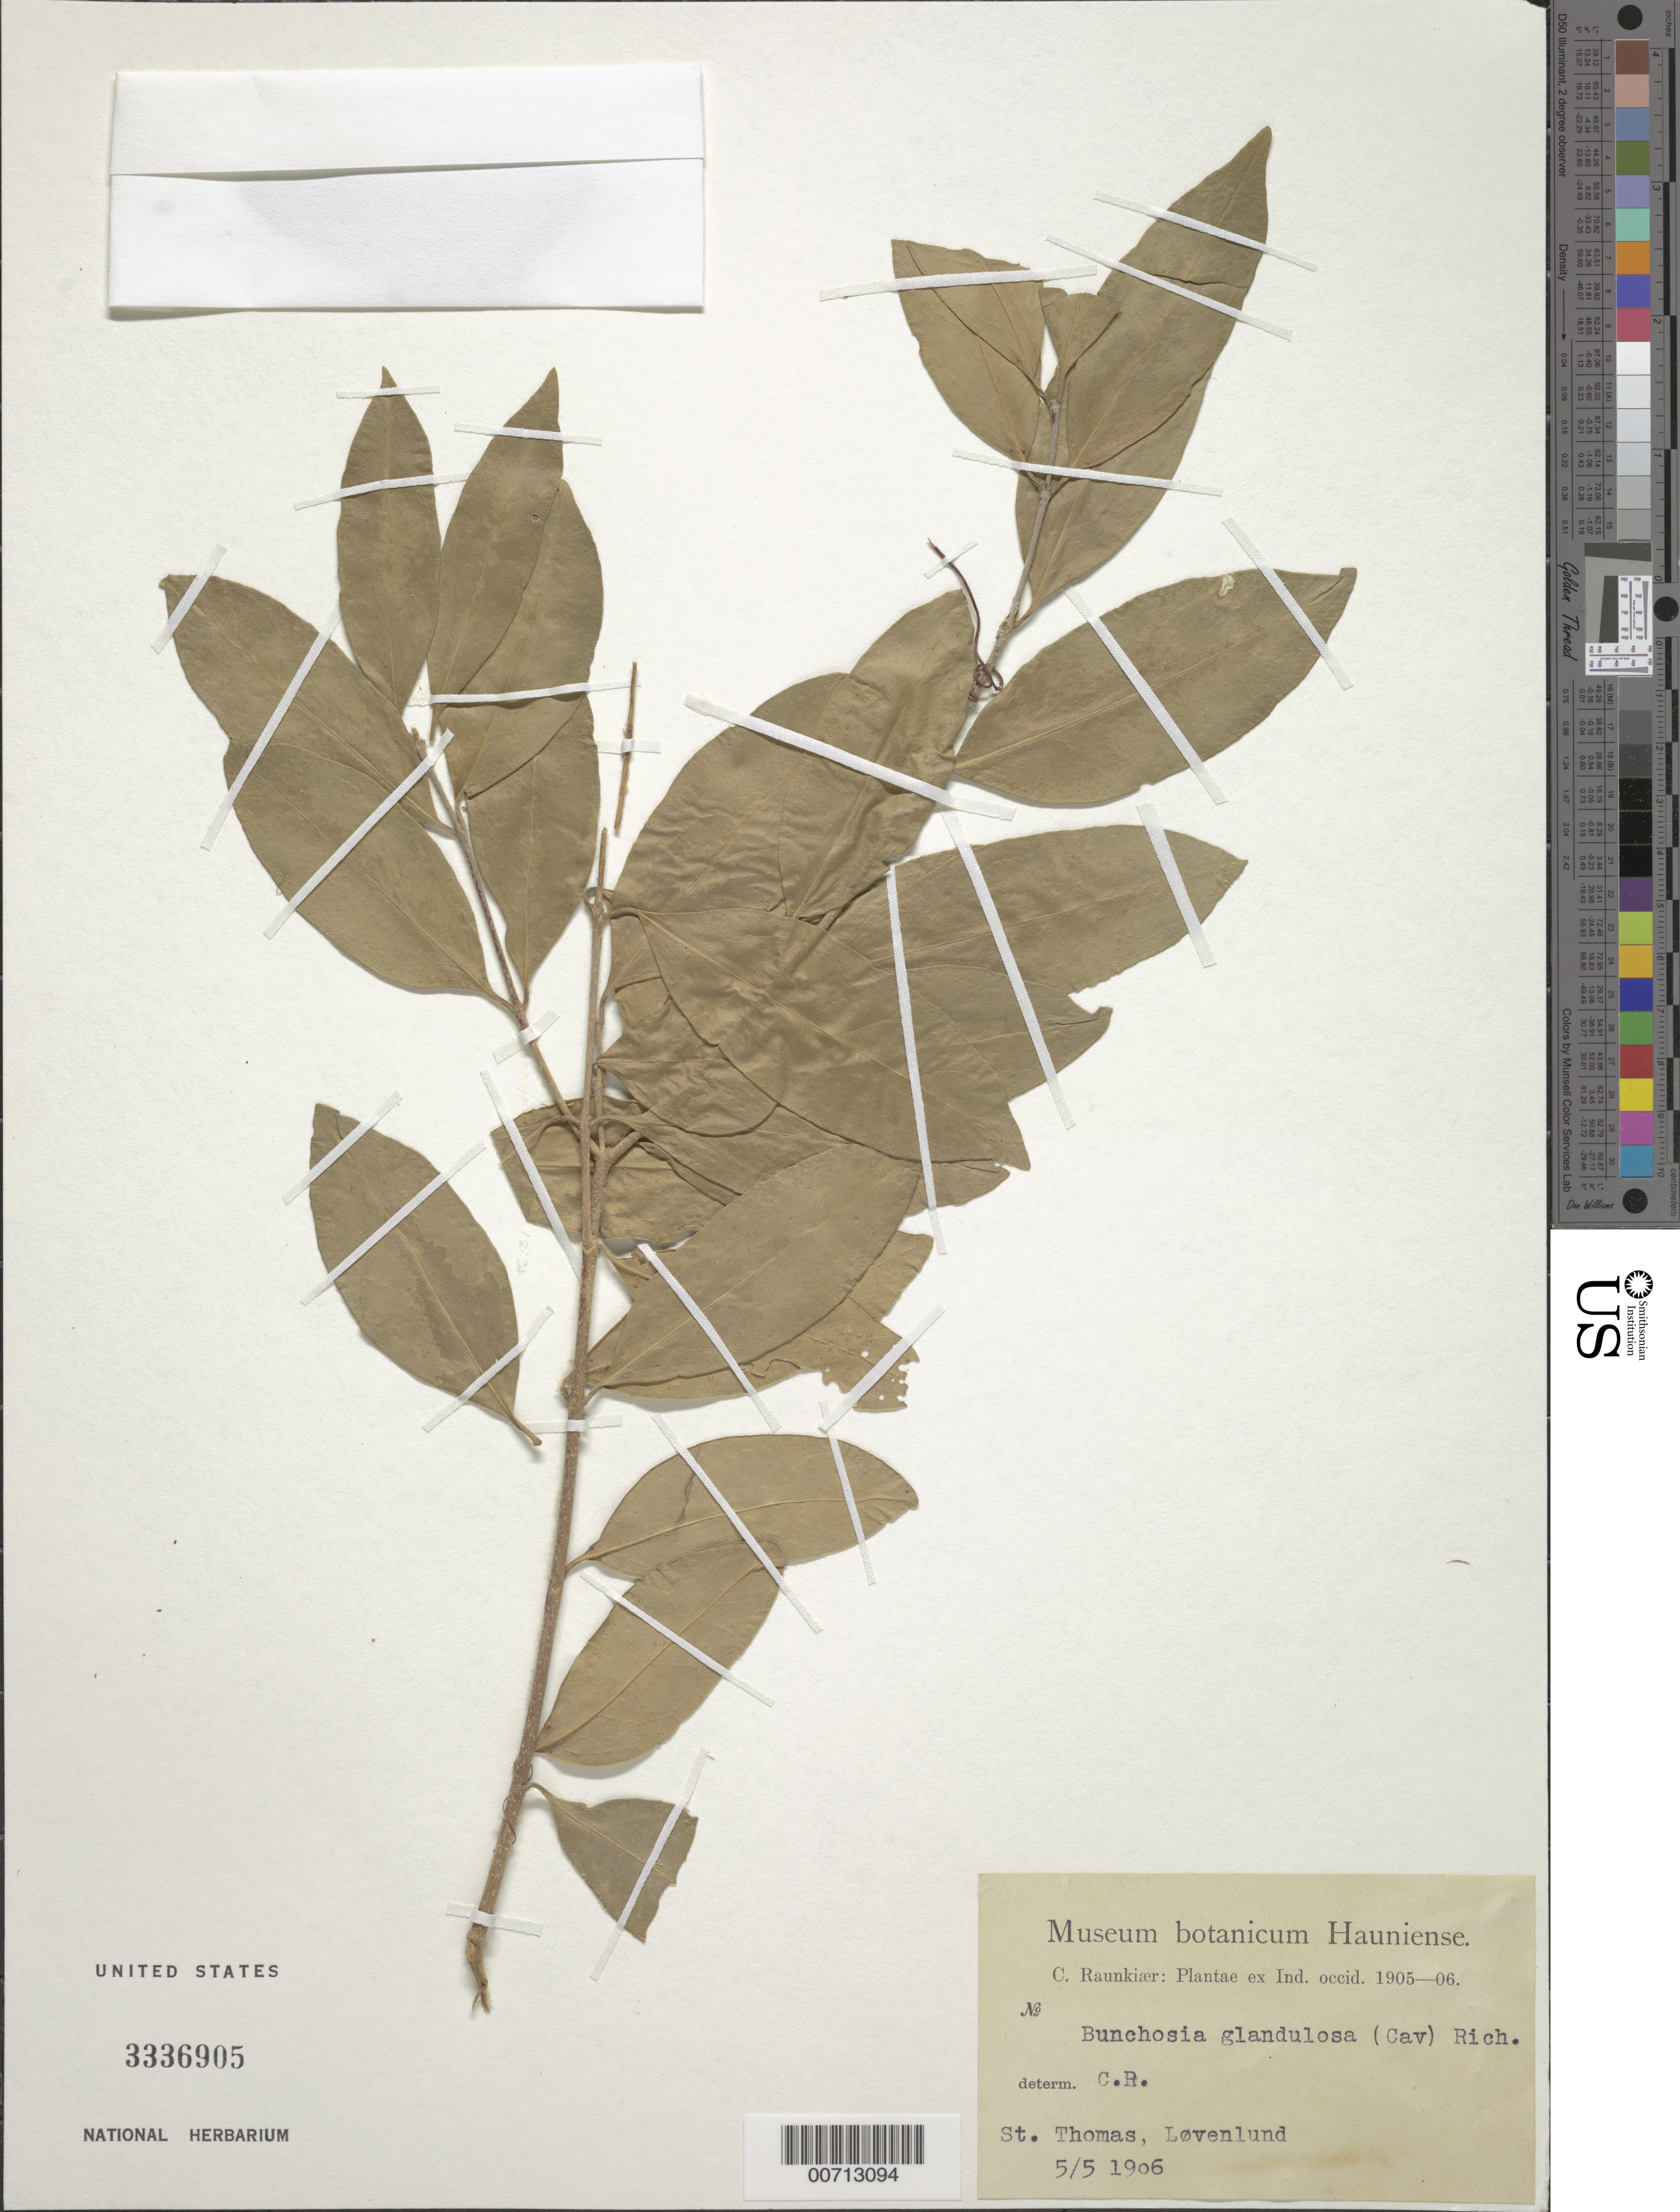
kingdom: Plantae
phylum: Tracheophyta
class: Magnoliopsida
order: Malpighiales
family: Malpighiaceae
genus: Bunchosia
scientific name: Bunchosia glandulosa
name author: (Cav.) Rich. ex Juss.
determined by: Raunkiær, C.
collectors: C. C. Raunkiaer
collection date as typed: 05 May 1906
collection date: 1906-05-05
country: U.S. Virgin Islands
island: St. Thomas Island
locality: Lovenlund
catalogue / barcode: US 3336905